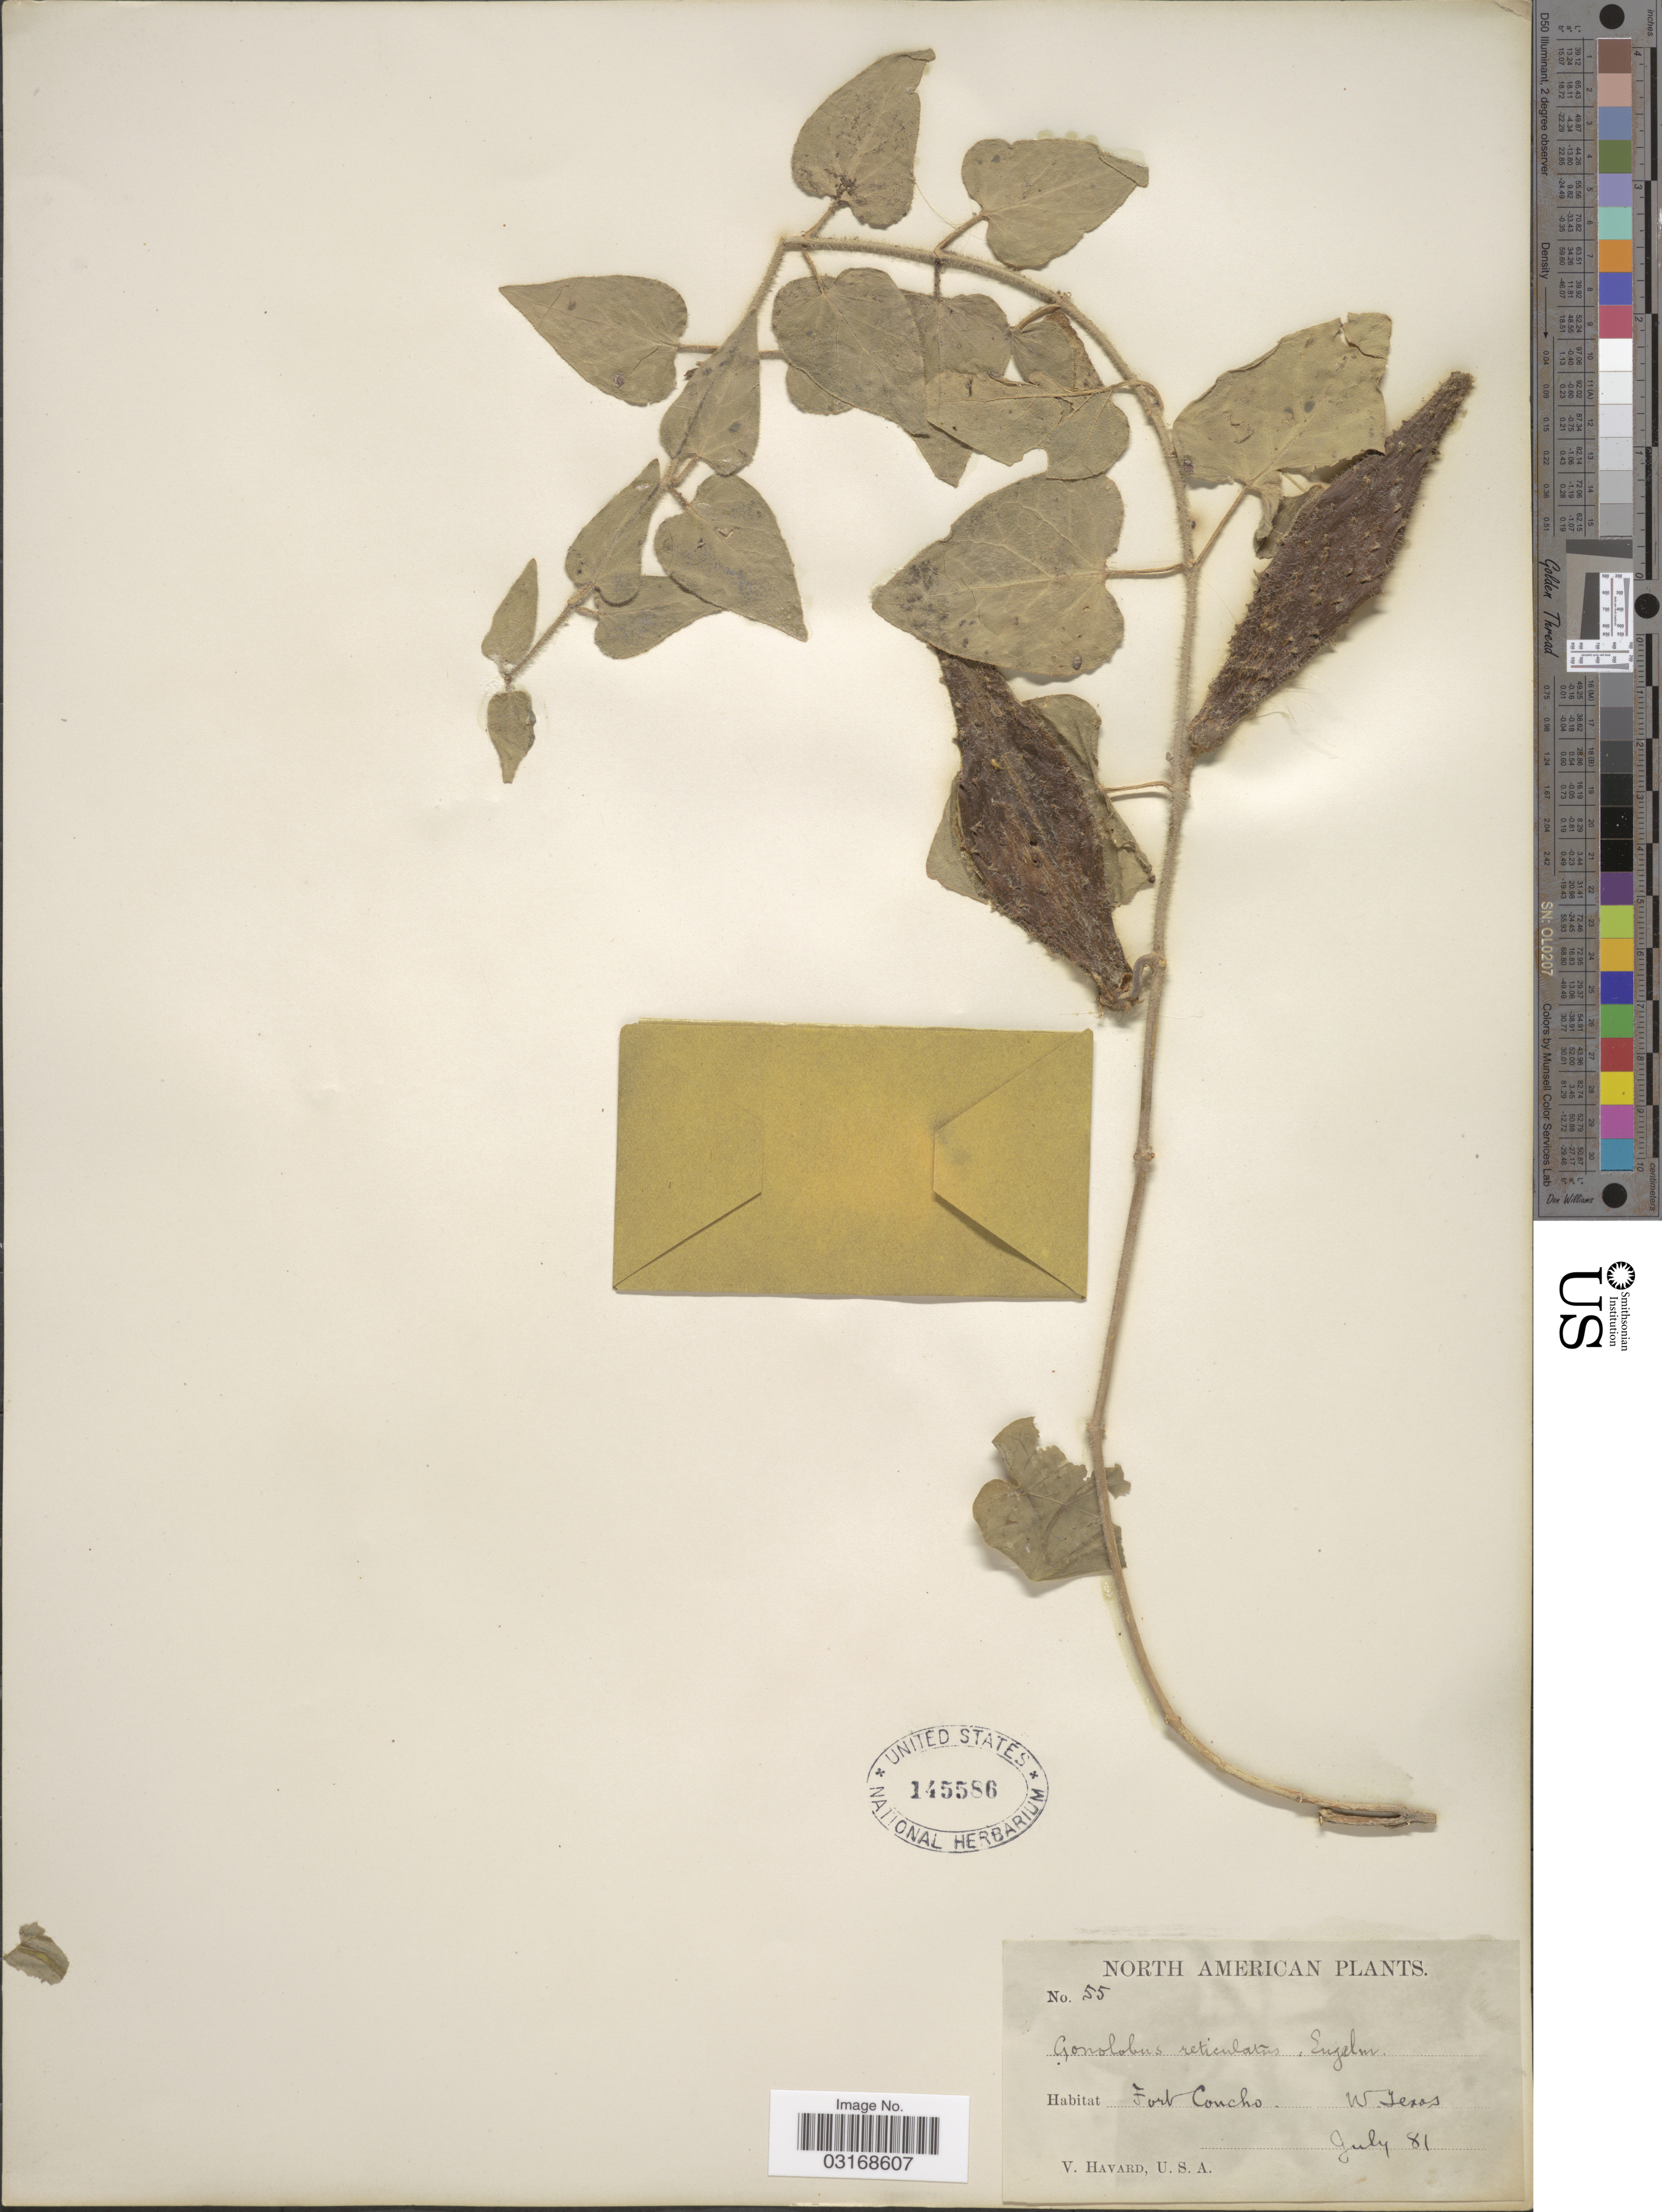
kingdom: Plantae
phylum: Tracheophyta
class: Magnoliopsida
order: Gentianales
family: Apocynaceae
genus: Matelea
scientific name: Matelea reticulata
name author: (Engelm. ex A. Gray) Woodson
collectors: V. Harvard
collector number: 55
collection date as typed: Transcribed d/m/y: /7/81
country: United States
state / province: Texas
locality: Fort Concho. W. Texas.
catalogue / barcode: US 145586